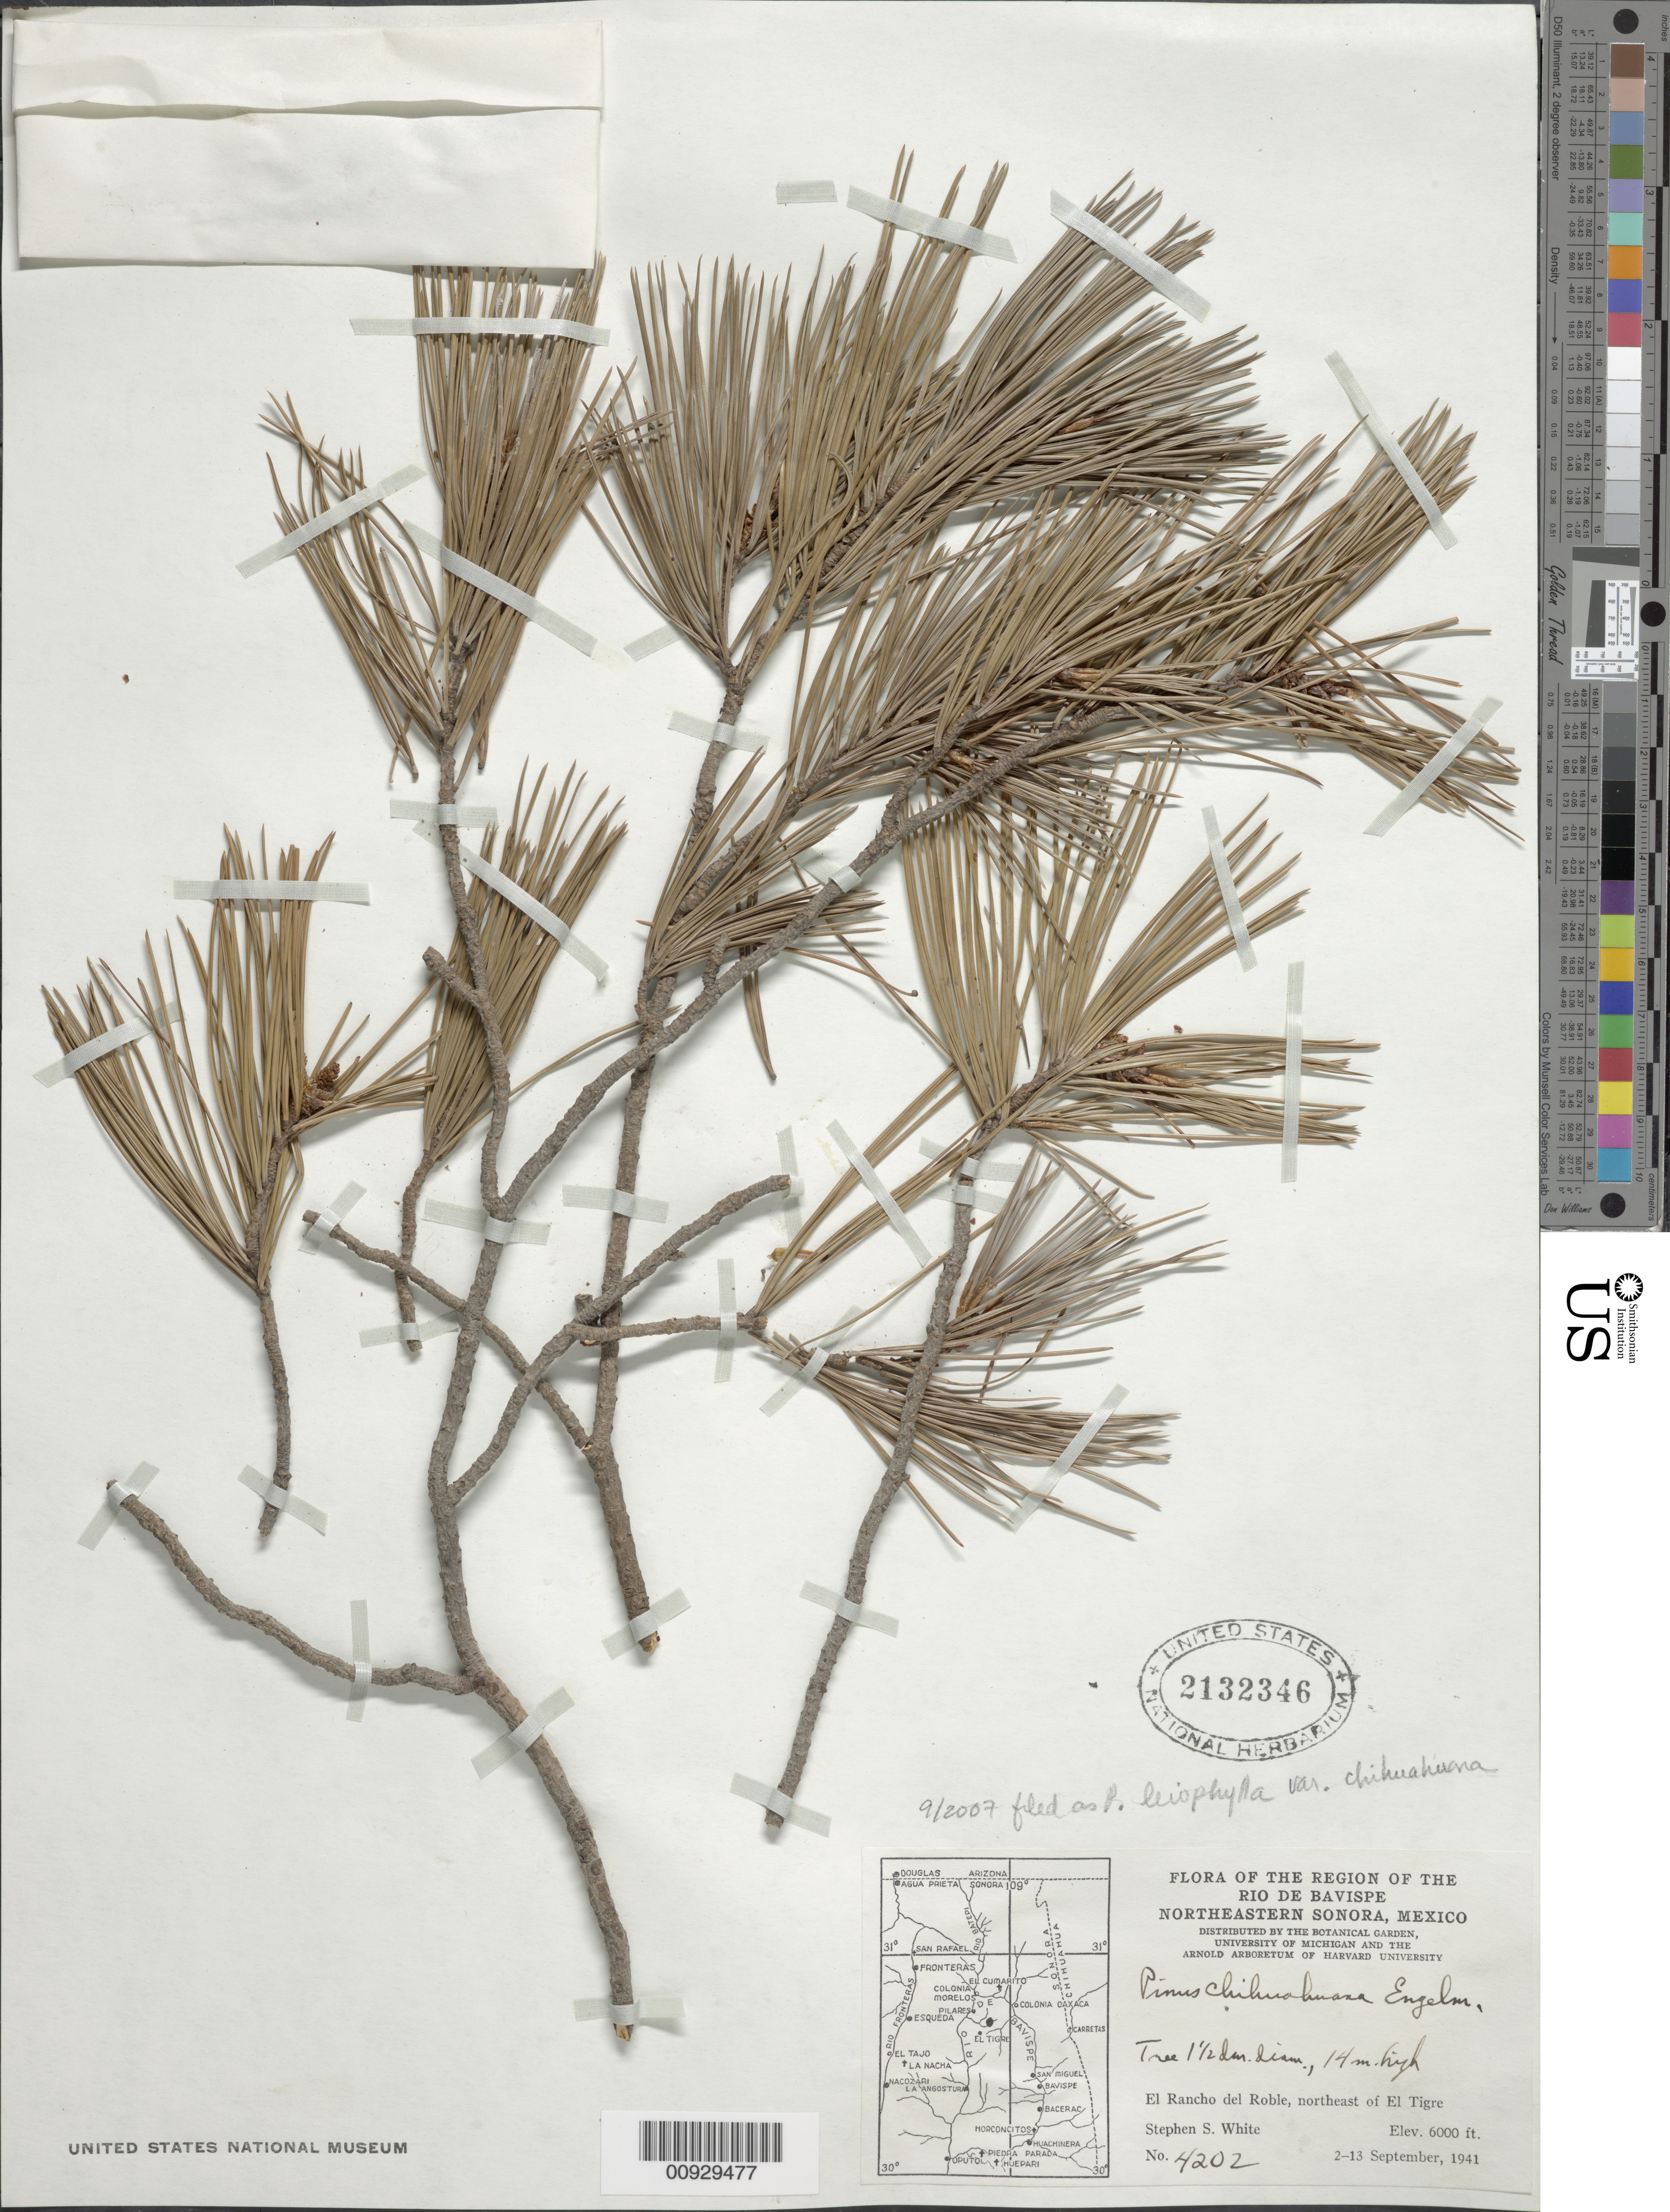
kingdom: Plantae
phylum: Tracheophyta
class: Pinopsida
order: Pinales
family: Pinaceae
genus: Pinus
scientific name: Pinus leiophylla var. chihuahuana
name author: (Engelm.) Shaw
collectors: S. S. White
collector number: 4202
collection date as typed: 02 Sep 1941 to 13 Sep 1941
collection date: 1941-09-02/1941-09-13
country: Mexico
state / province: Sonora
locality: El Rancho del Roble, northeast of El Tigre. Region of the Río de Bavispe Northeastern Sonora.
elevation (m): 1829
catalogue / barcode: US 2132346